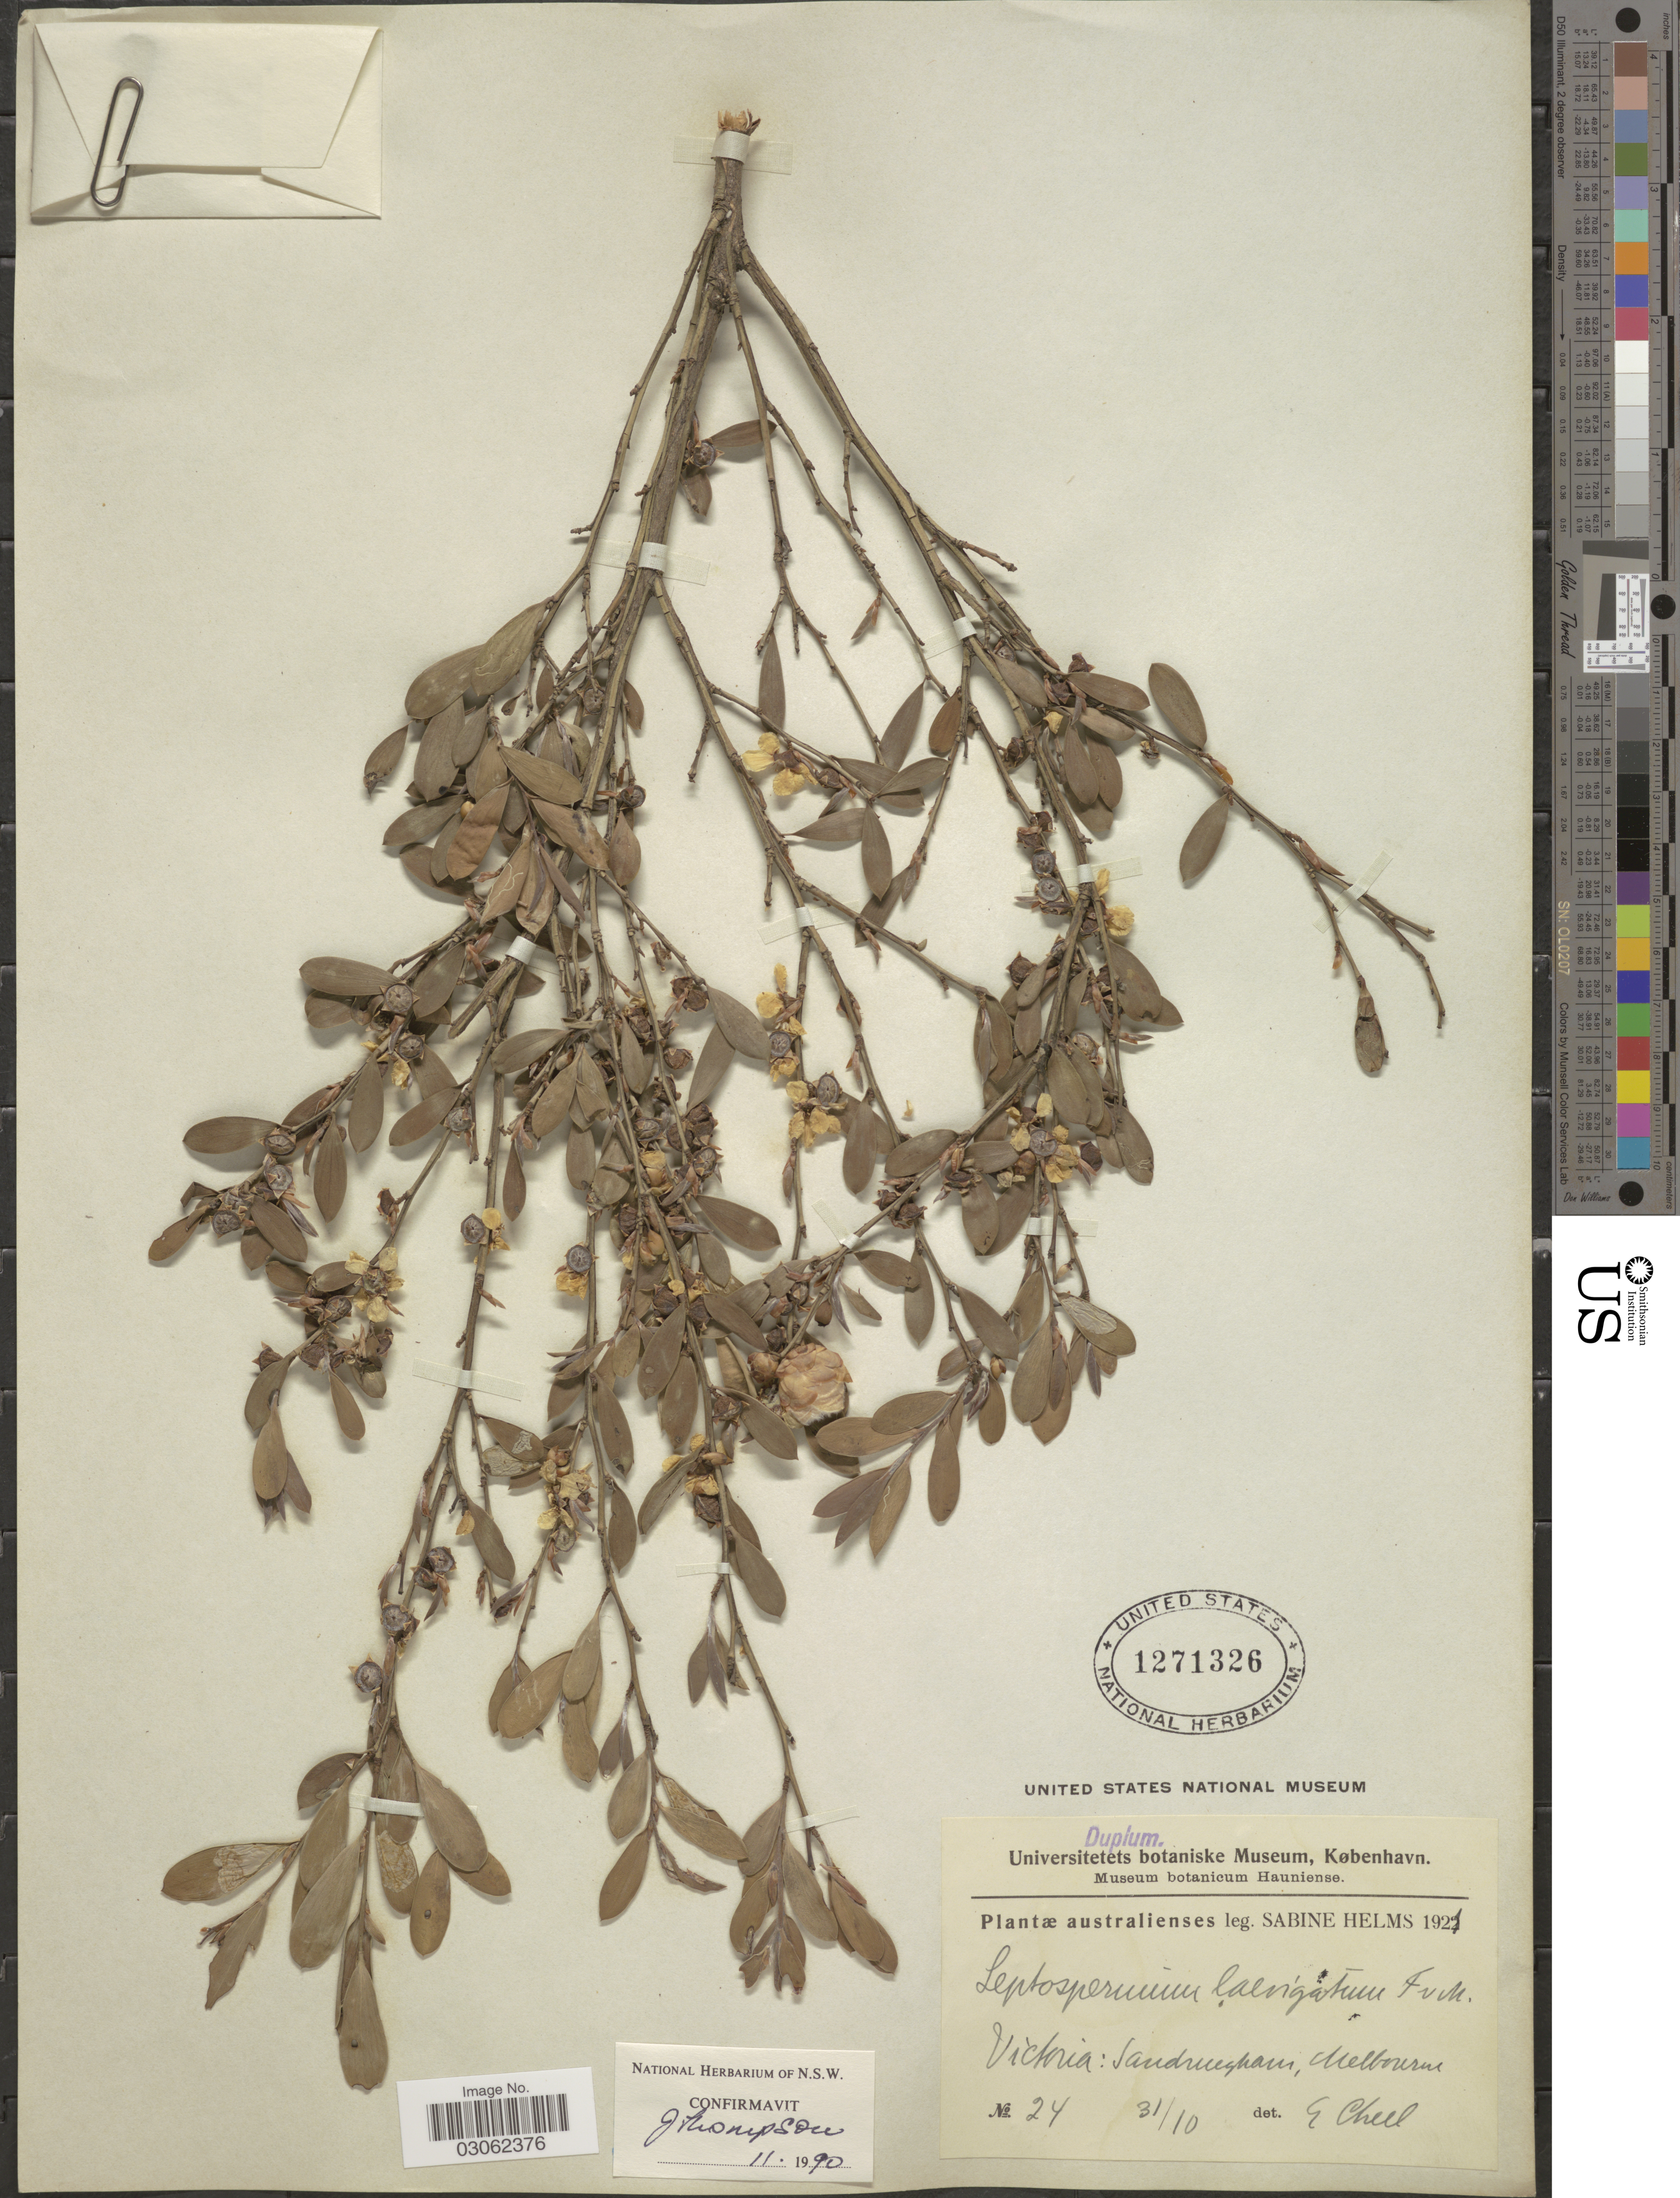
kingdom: Plantae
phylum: Tracheophyta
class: Magnoliopsida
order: Myrtales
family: Myrtaceae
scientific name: Gaudium laevigatum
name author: (Gaertn.) P.G. Wilson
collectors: S. Helms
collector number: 24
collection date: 1921-10-31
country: Australia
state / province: Victoria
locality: Victoria: Sandringham, Melbourne.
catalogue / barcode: US 1271326